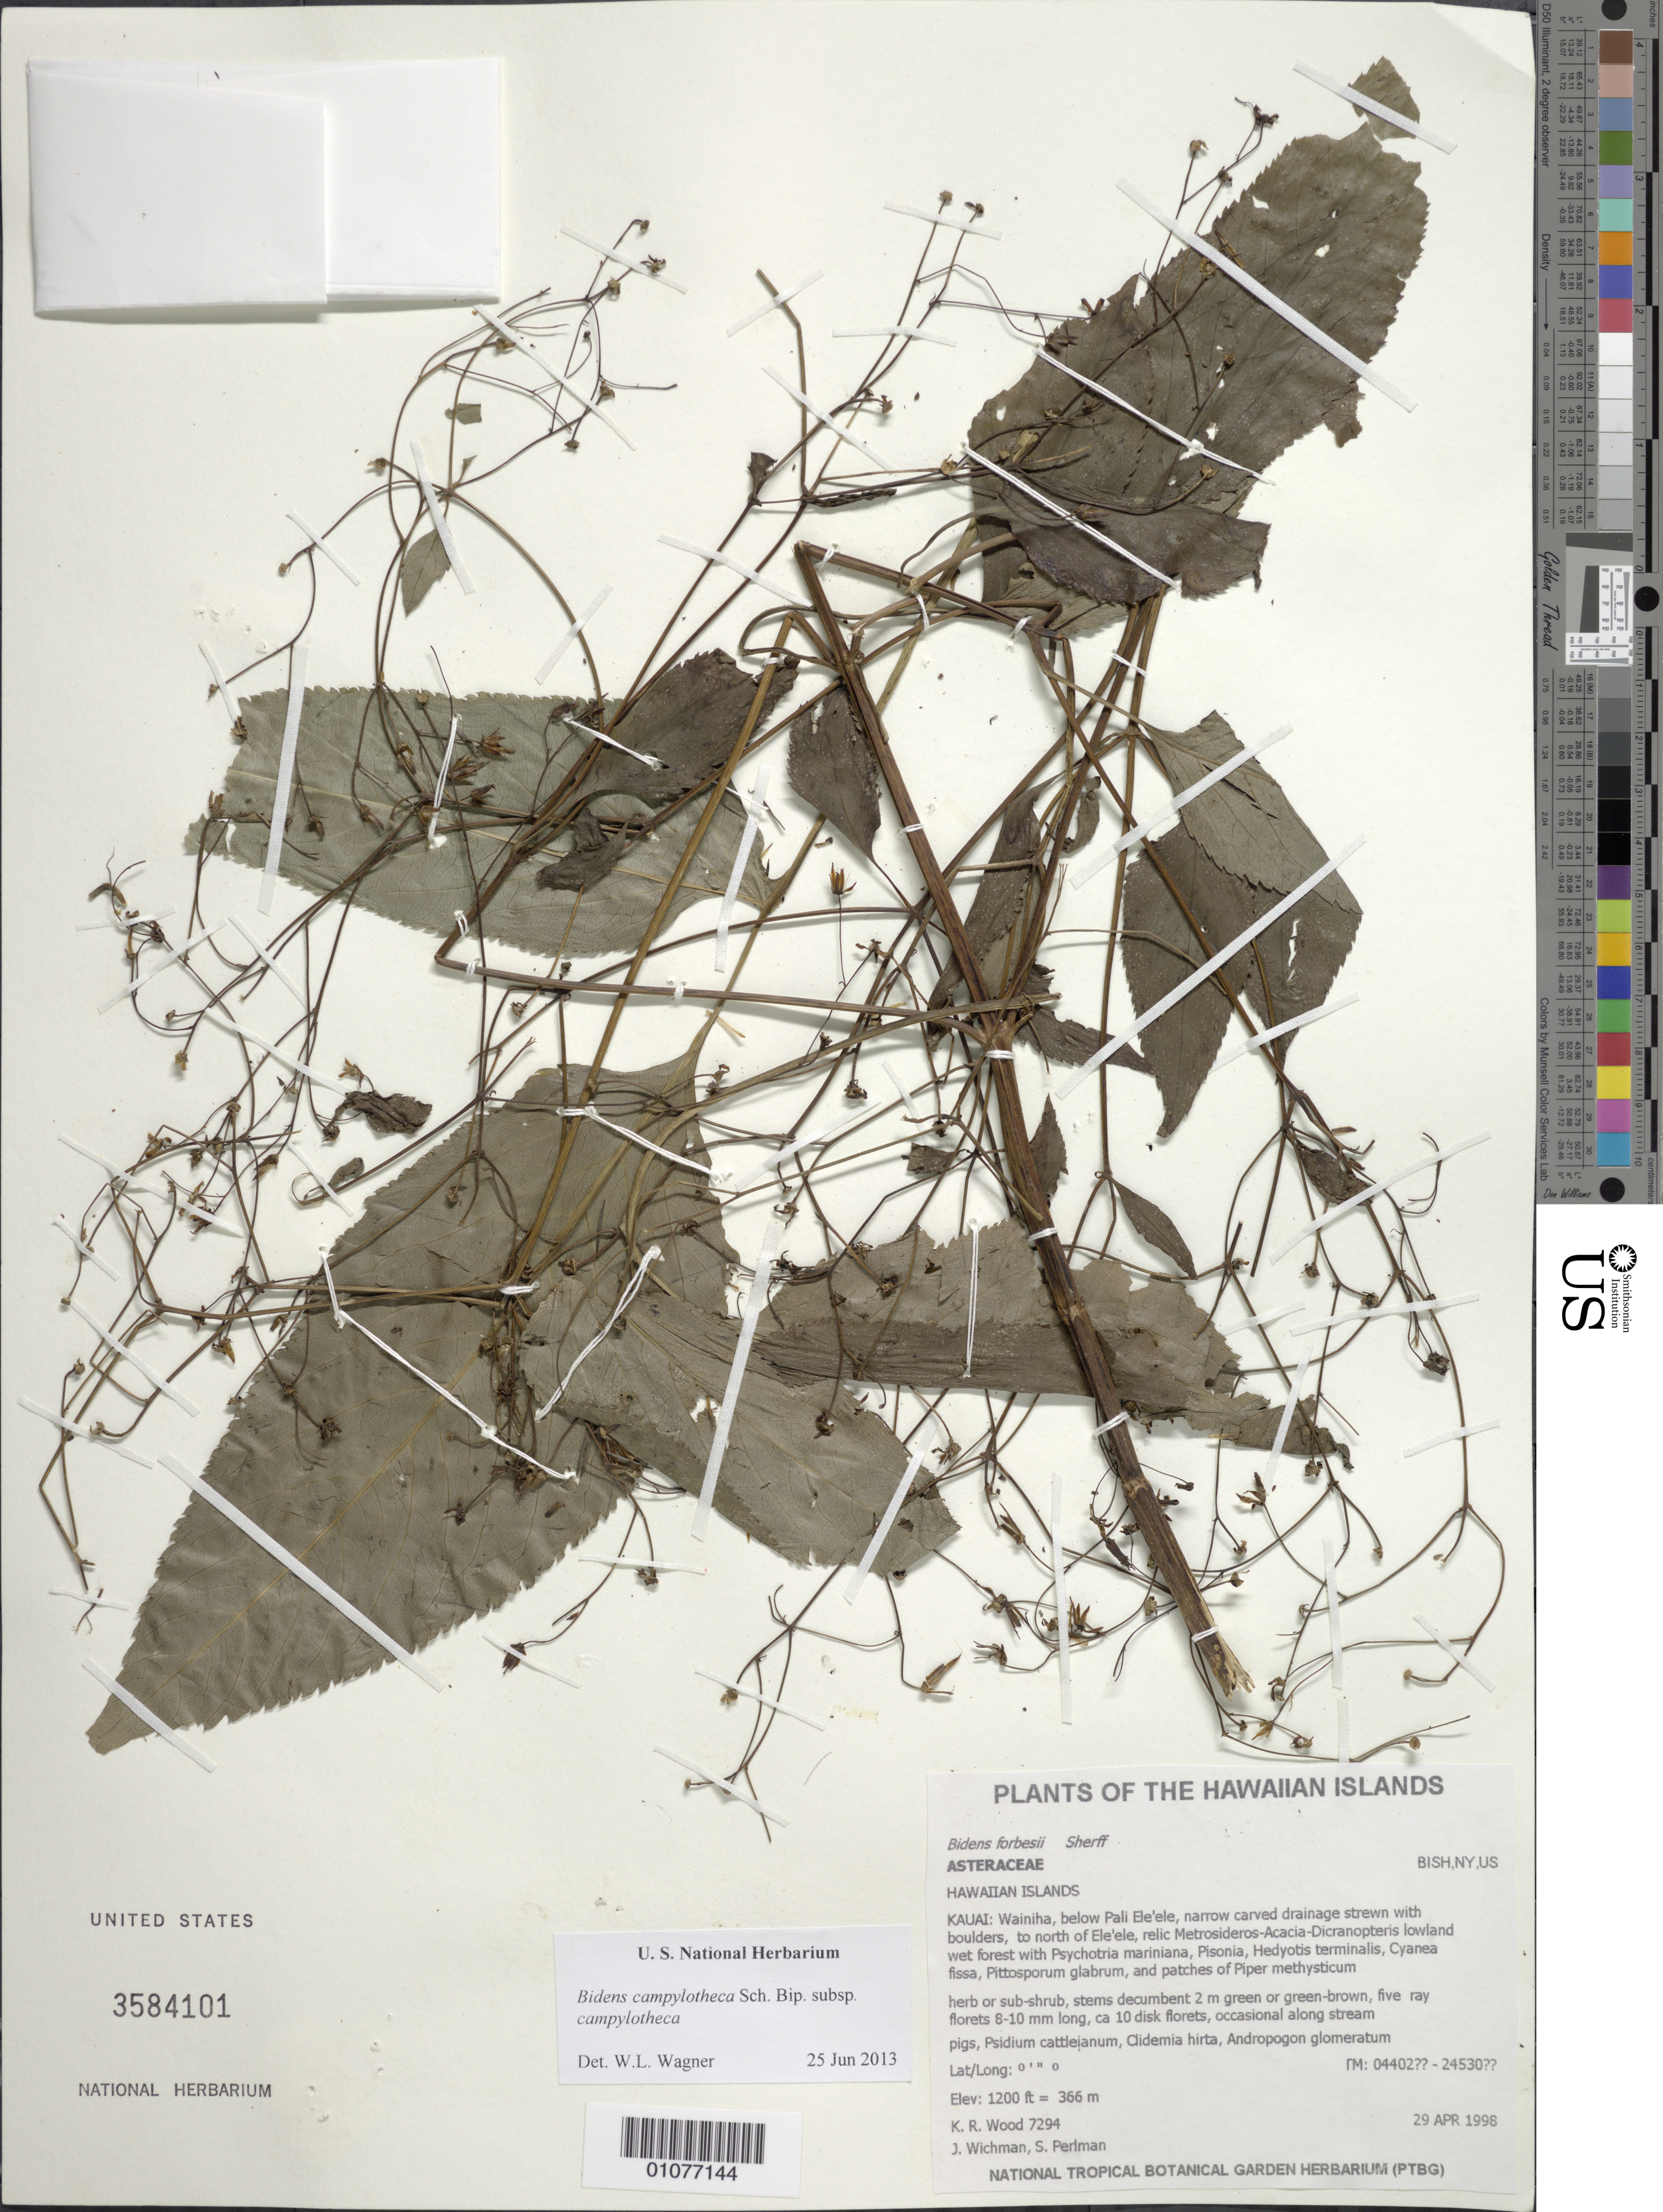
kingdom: Plantae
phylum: Tracheophyta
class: Magnoliopsida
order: Asterales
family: Asteraceae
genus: Bidens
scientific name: Bidens campylotheca subsp. campylotheca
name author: Sch. Bip.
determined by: Wagner, W. L., (BOT), Smithsonian Institution - National Museum of Natural History (UNITED STATES)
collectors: K. R. Wood, J. Wichman & S. P. Perlman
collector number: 7294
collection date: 1998-04-29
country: United States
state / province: Hawaii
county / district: Kauai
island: Kaua'i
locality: Wainiha, below Pali Ele'ele, narrow carved drainage strewn with boulders, to N of Ele'ele.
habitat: Relic Metrosideros-Acacia-Dicranopteris lowland wet forest.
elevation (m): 366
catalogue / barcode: US 3584101